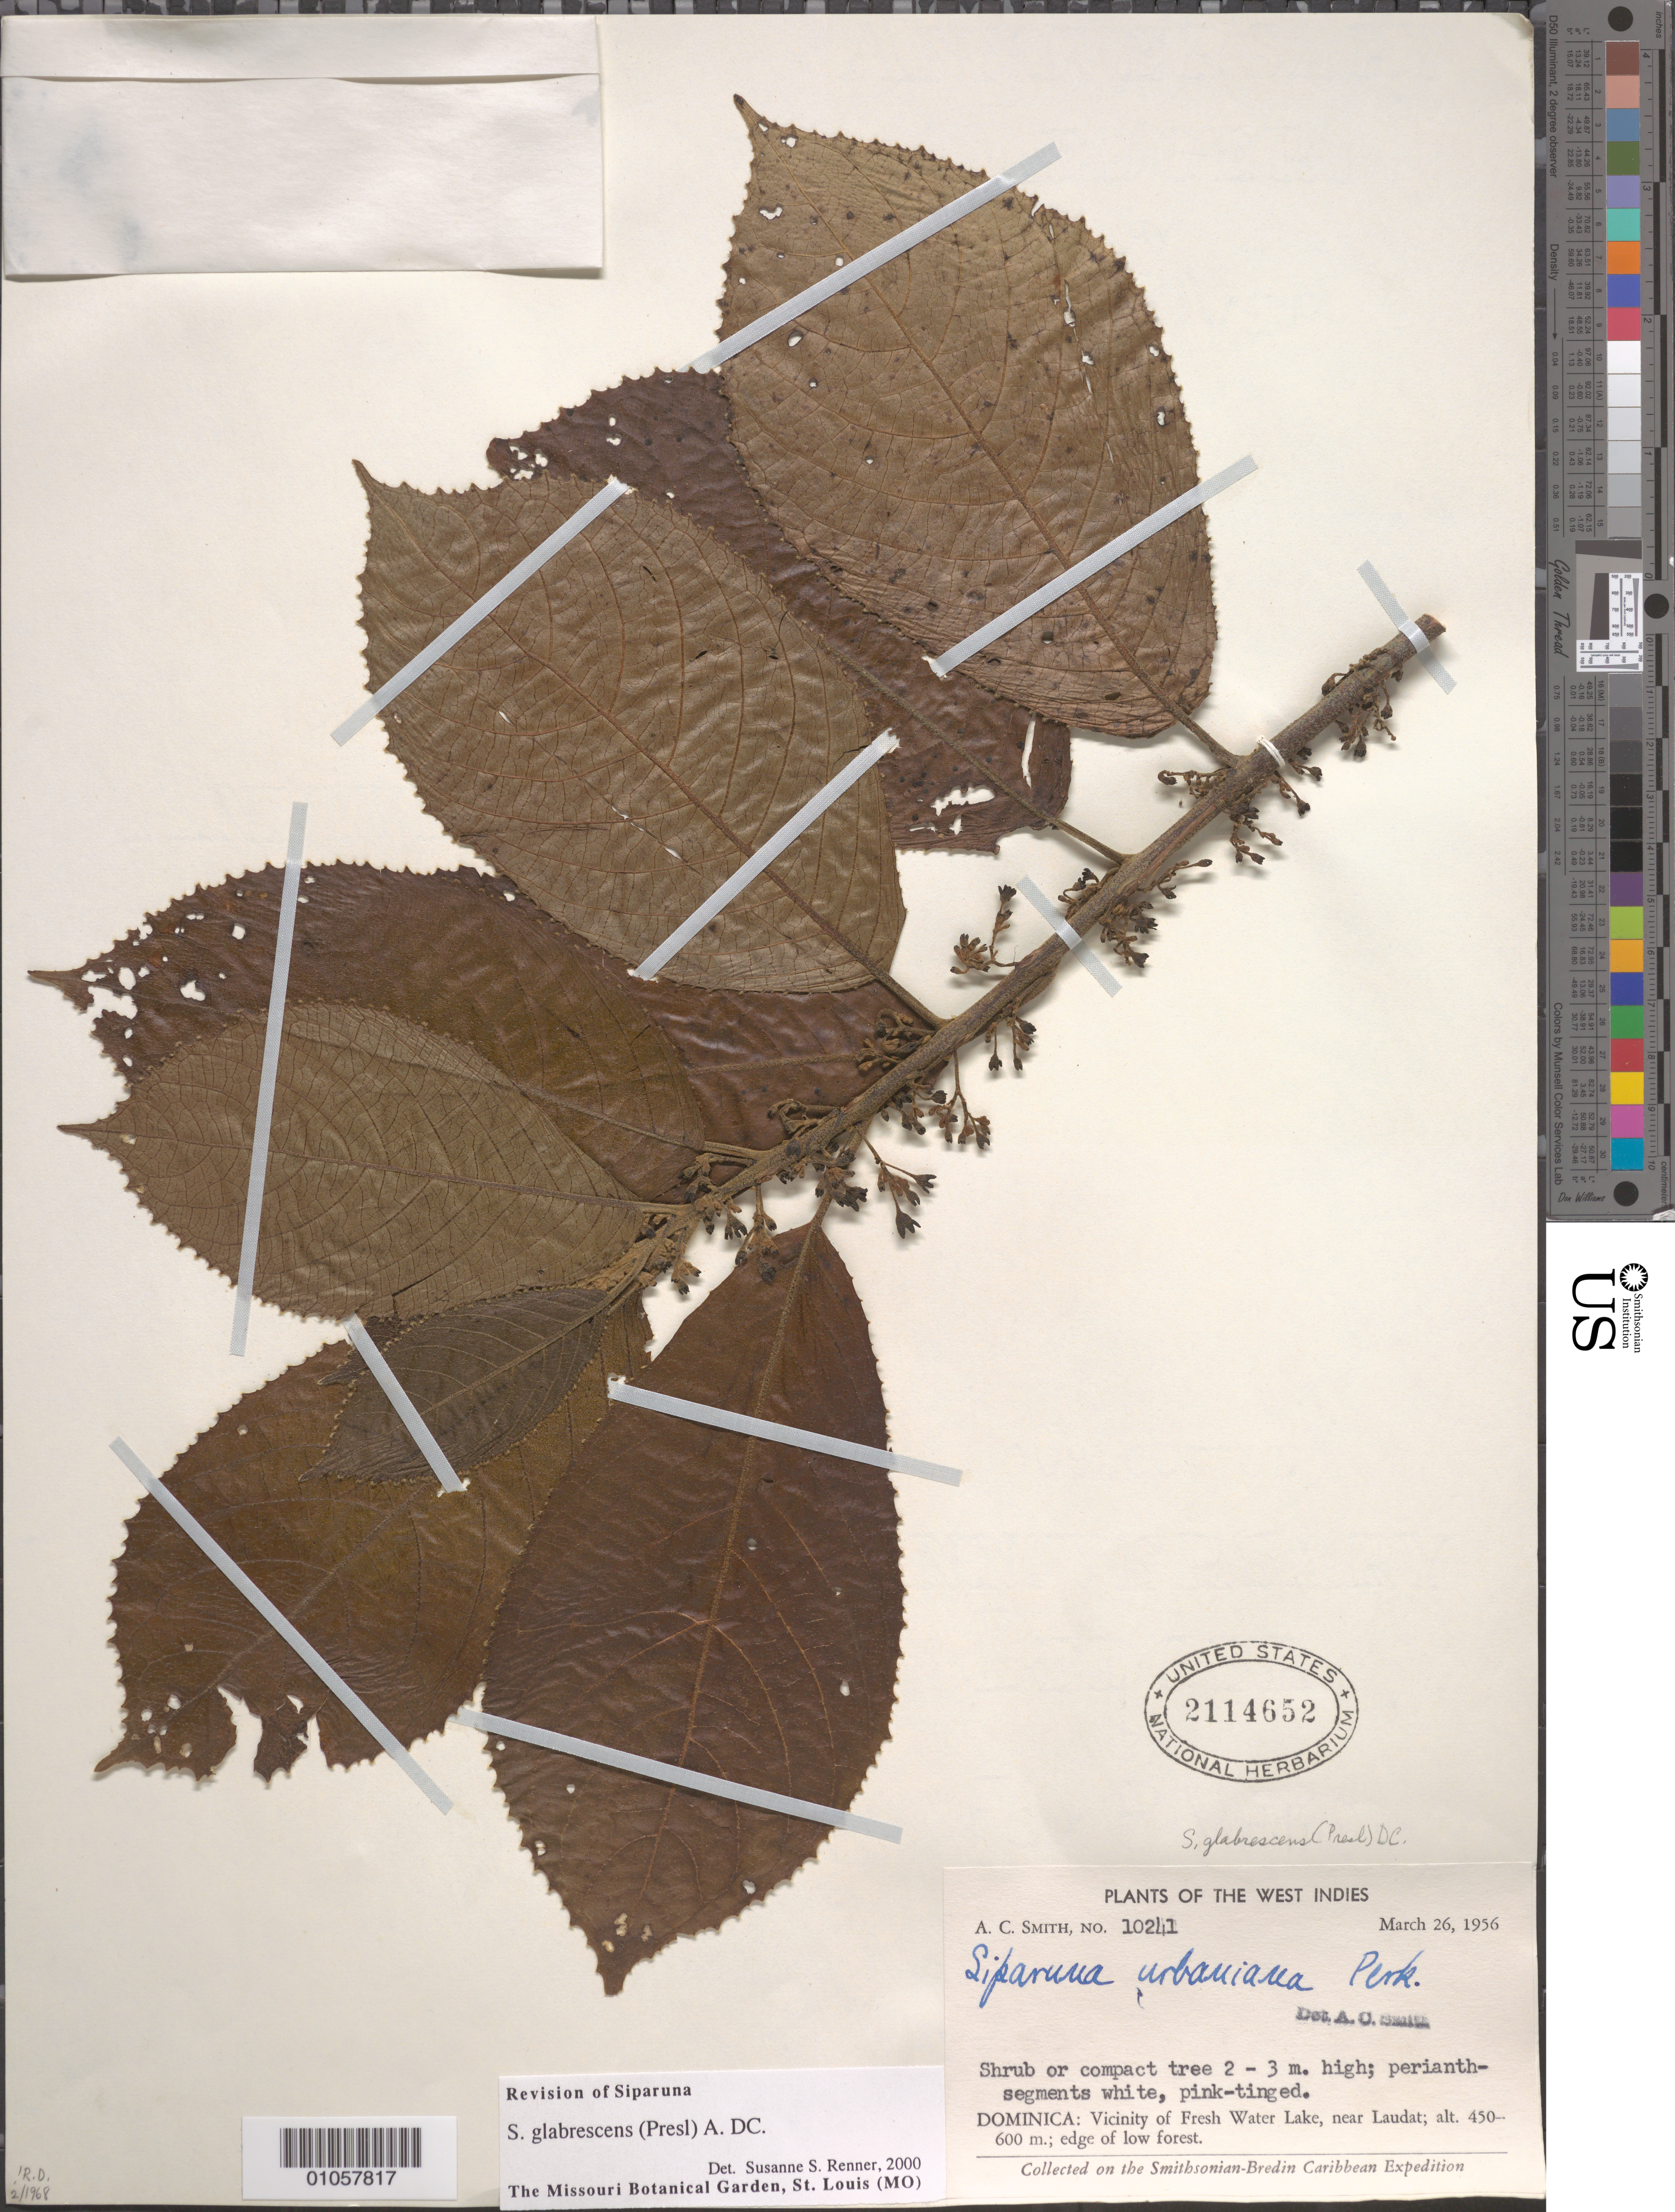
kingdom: Plantae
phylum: Tracheophyta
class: Magnoliopsida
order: Laurales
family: Siparunaceae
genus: Siparuna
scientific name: Siparuna glabrescens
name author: (C. Presl) A. DC.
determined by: Renner, S. S.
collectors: A. C. Smith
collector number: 10241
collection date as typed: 26 Mar 1956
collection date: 1956-03-26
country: Dominica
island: Dominica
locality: Fresh Water Lake vicinity, near Laudat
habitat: Edge of low forest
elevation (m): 600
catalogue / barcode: US 2114652